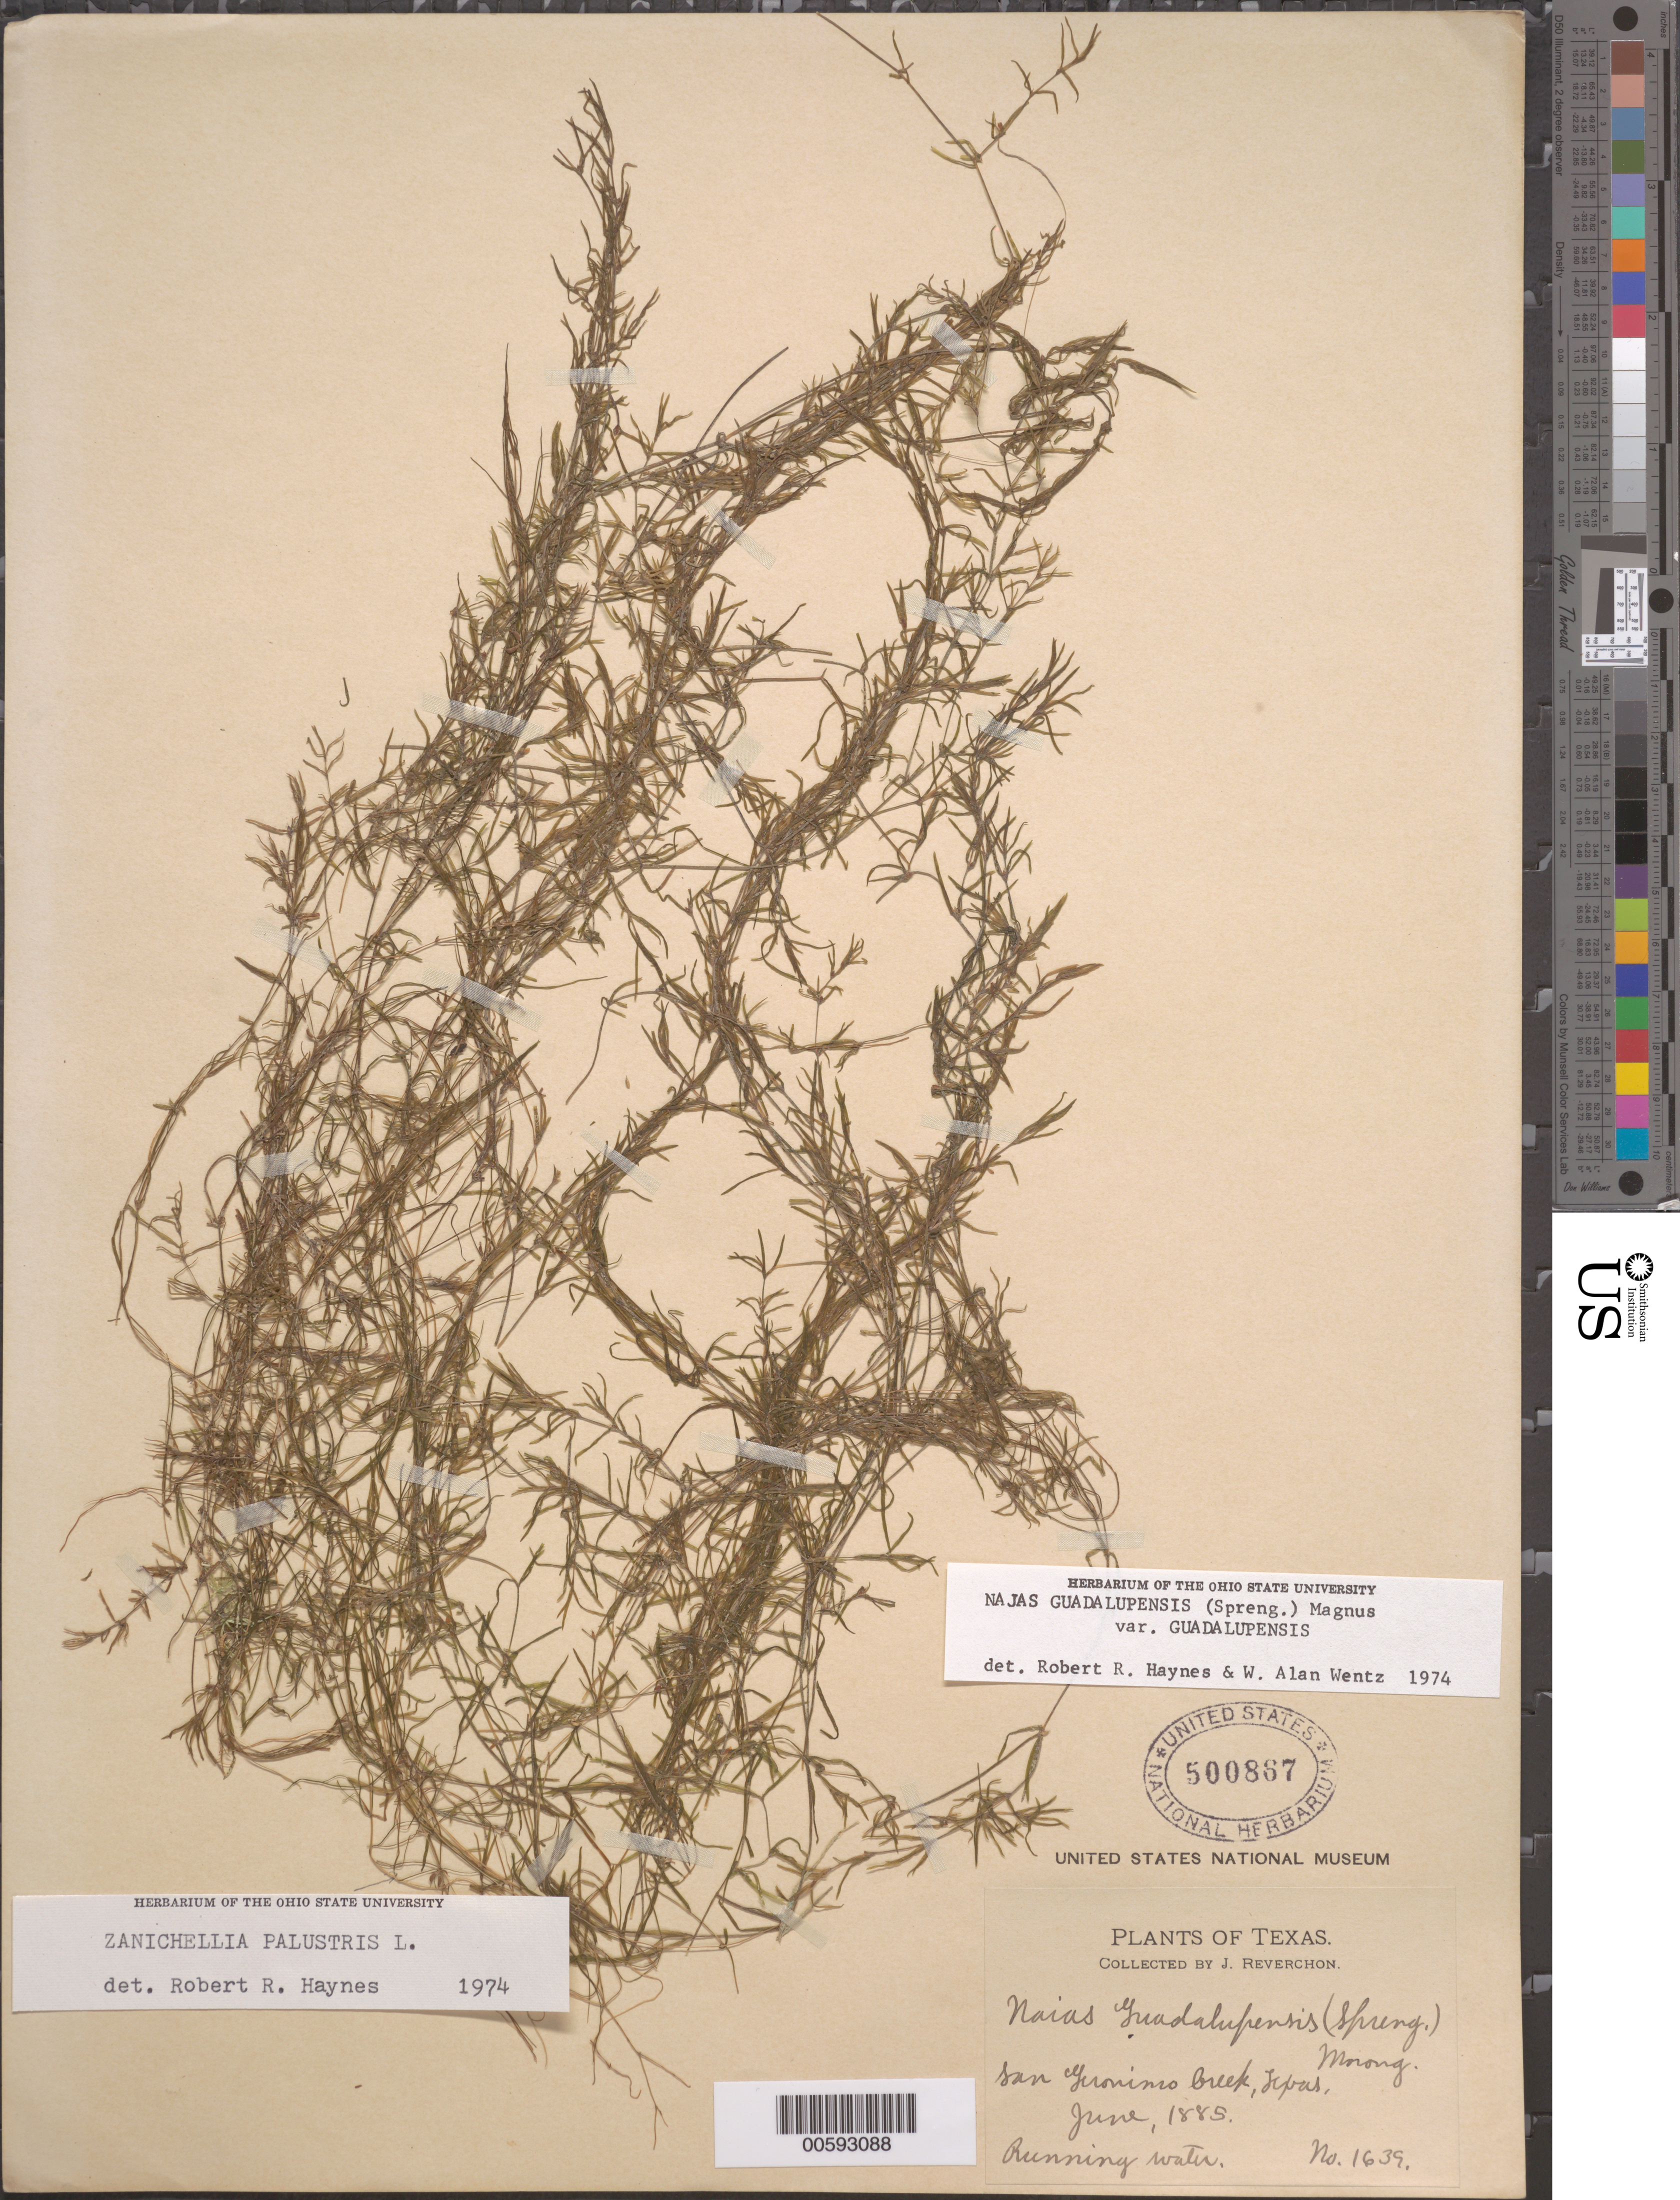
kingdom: Plantae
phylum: Tracheophyta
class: Liliopsida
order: Alismatales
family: Hydrocharitaceae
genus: Najas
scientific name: Najas guadalupensis var. guadalupensis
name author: (Spreng.) Magnus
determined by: Haynes, R. R.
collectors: J. Reverchon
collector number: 1639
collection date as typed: Jun 1885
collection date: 1885-06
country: United States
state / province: Texas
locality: San Geronimo Creek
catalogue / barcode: US 500867